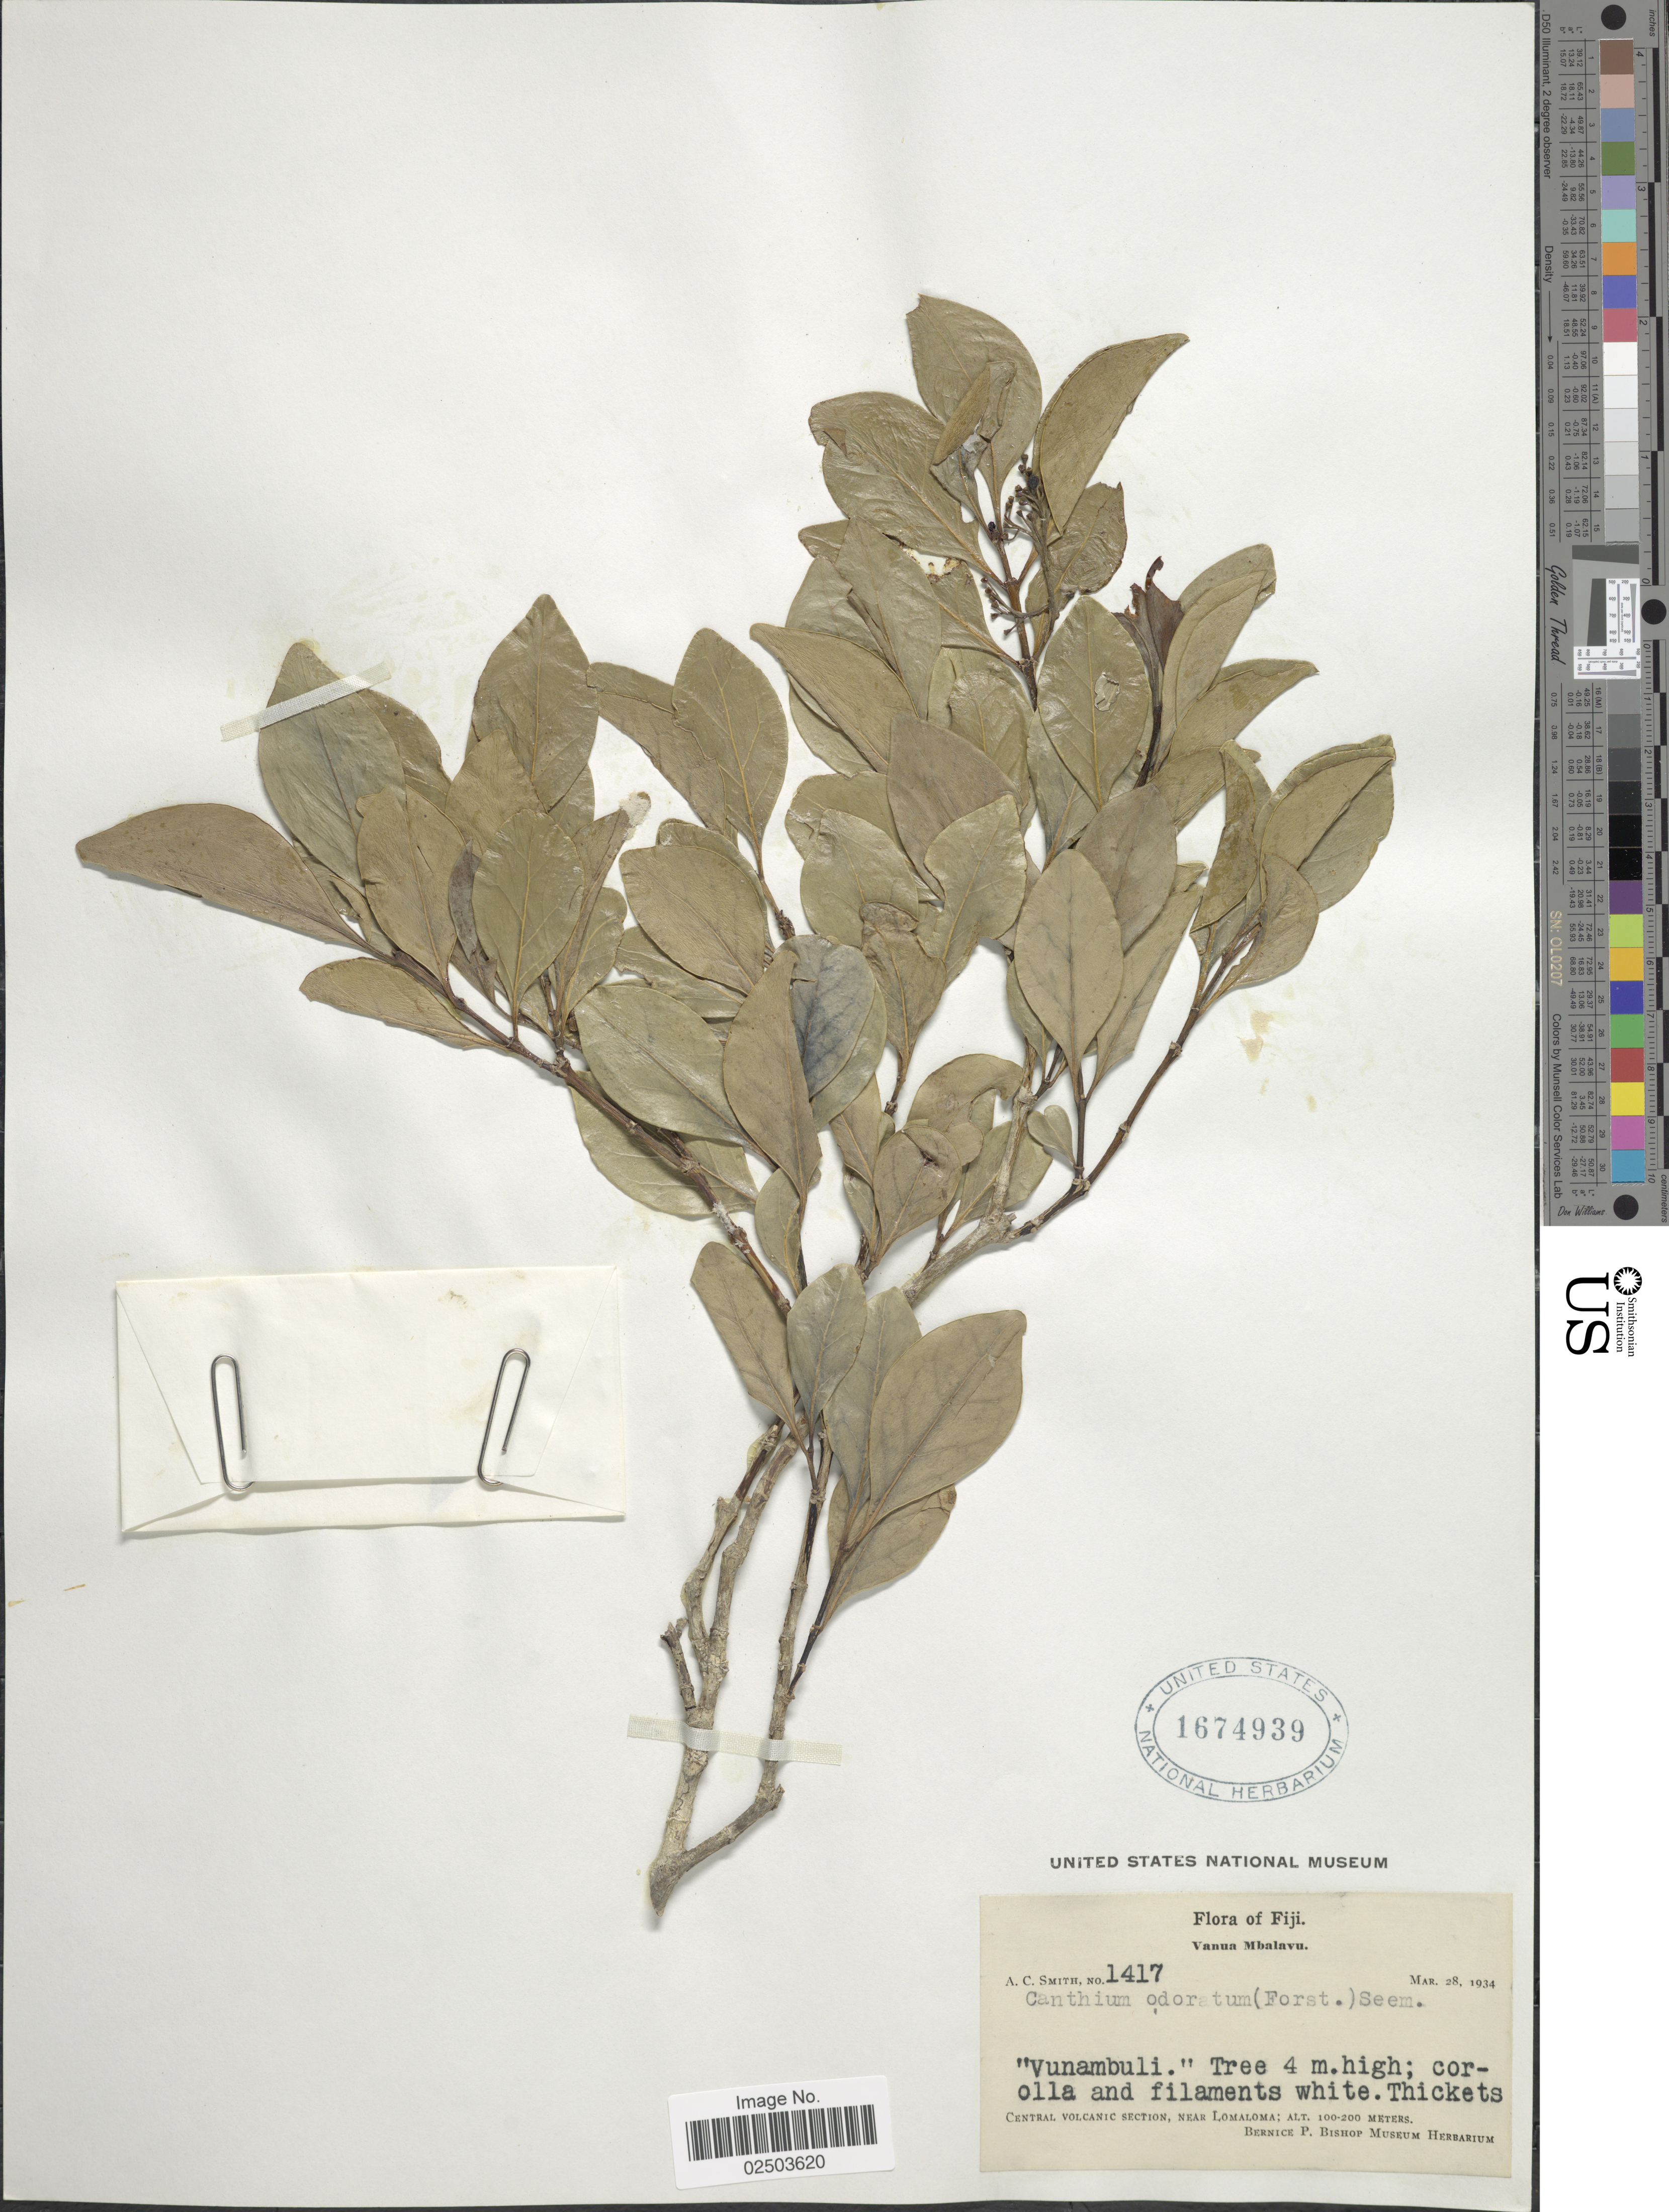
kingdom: Plantae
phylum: Tracheophyta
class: Magnoliopsida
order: Gentianales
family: Rubiaceae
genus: Psydrax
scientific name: Psydrax odorata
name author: (G. Forst.) A.C. Sm. & S.P. Darwin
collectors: A. C. Smith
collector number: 1417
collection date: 1934-03-28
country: Fiji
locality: Vanua Mbalavu. Central Volcanic Section, near Lomaloma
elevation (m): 100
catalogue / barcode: US 1674939